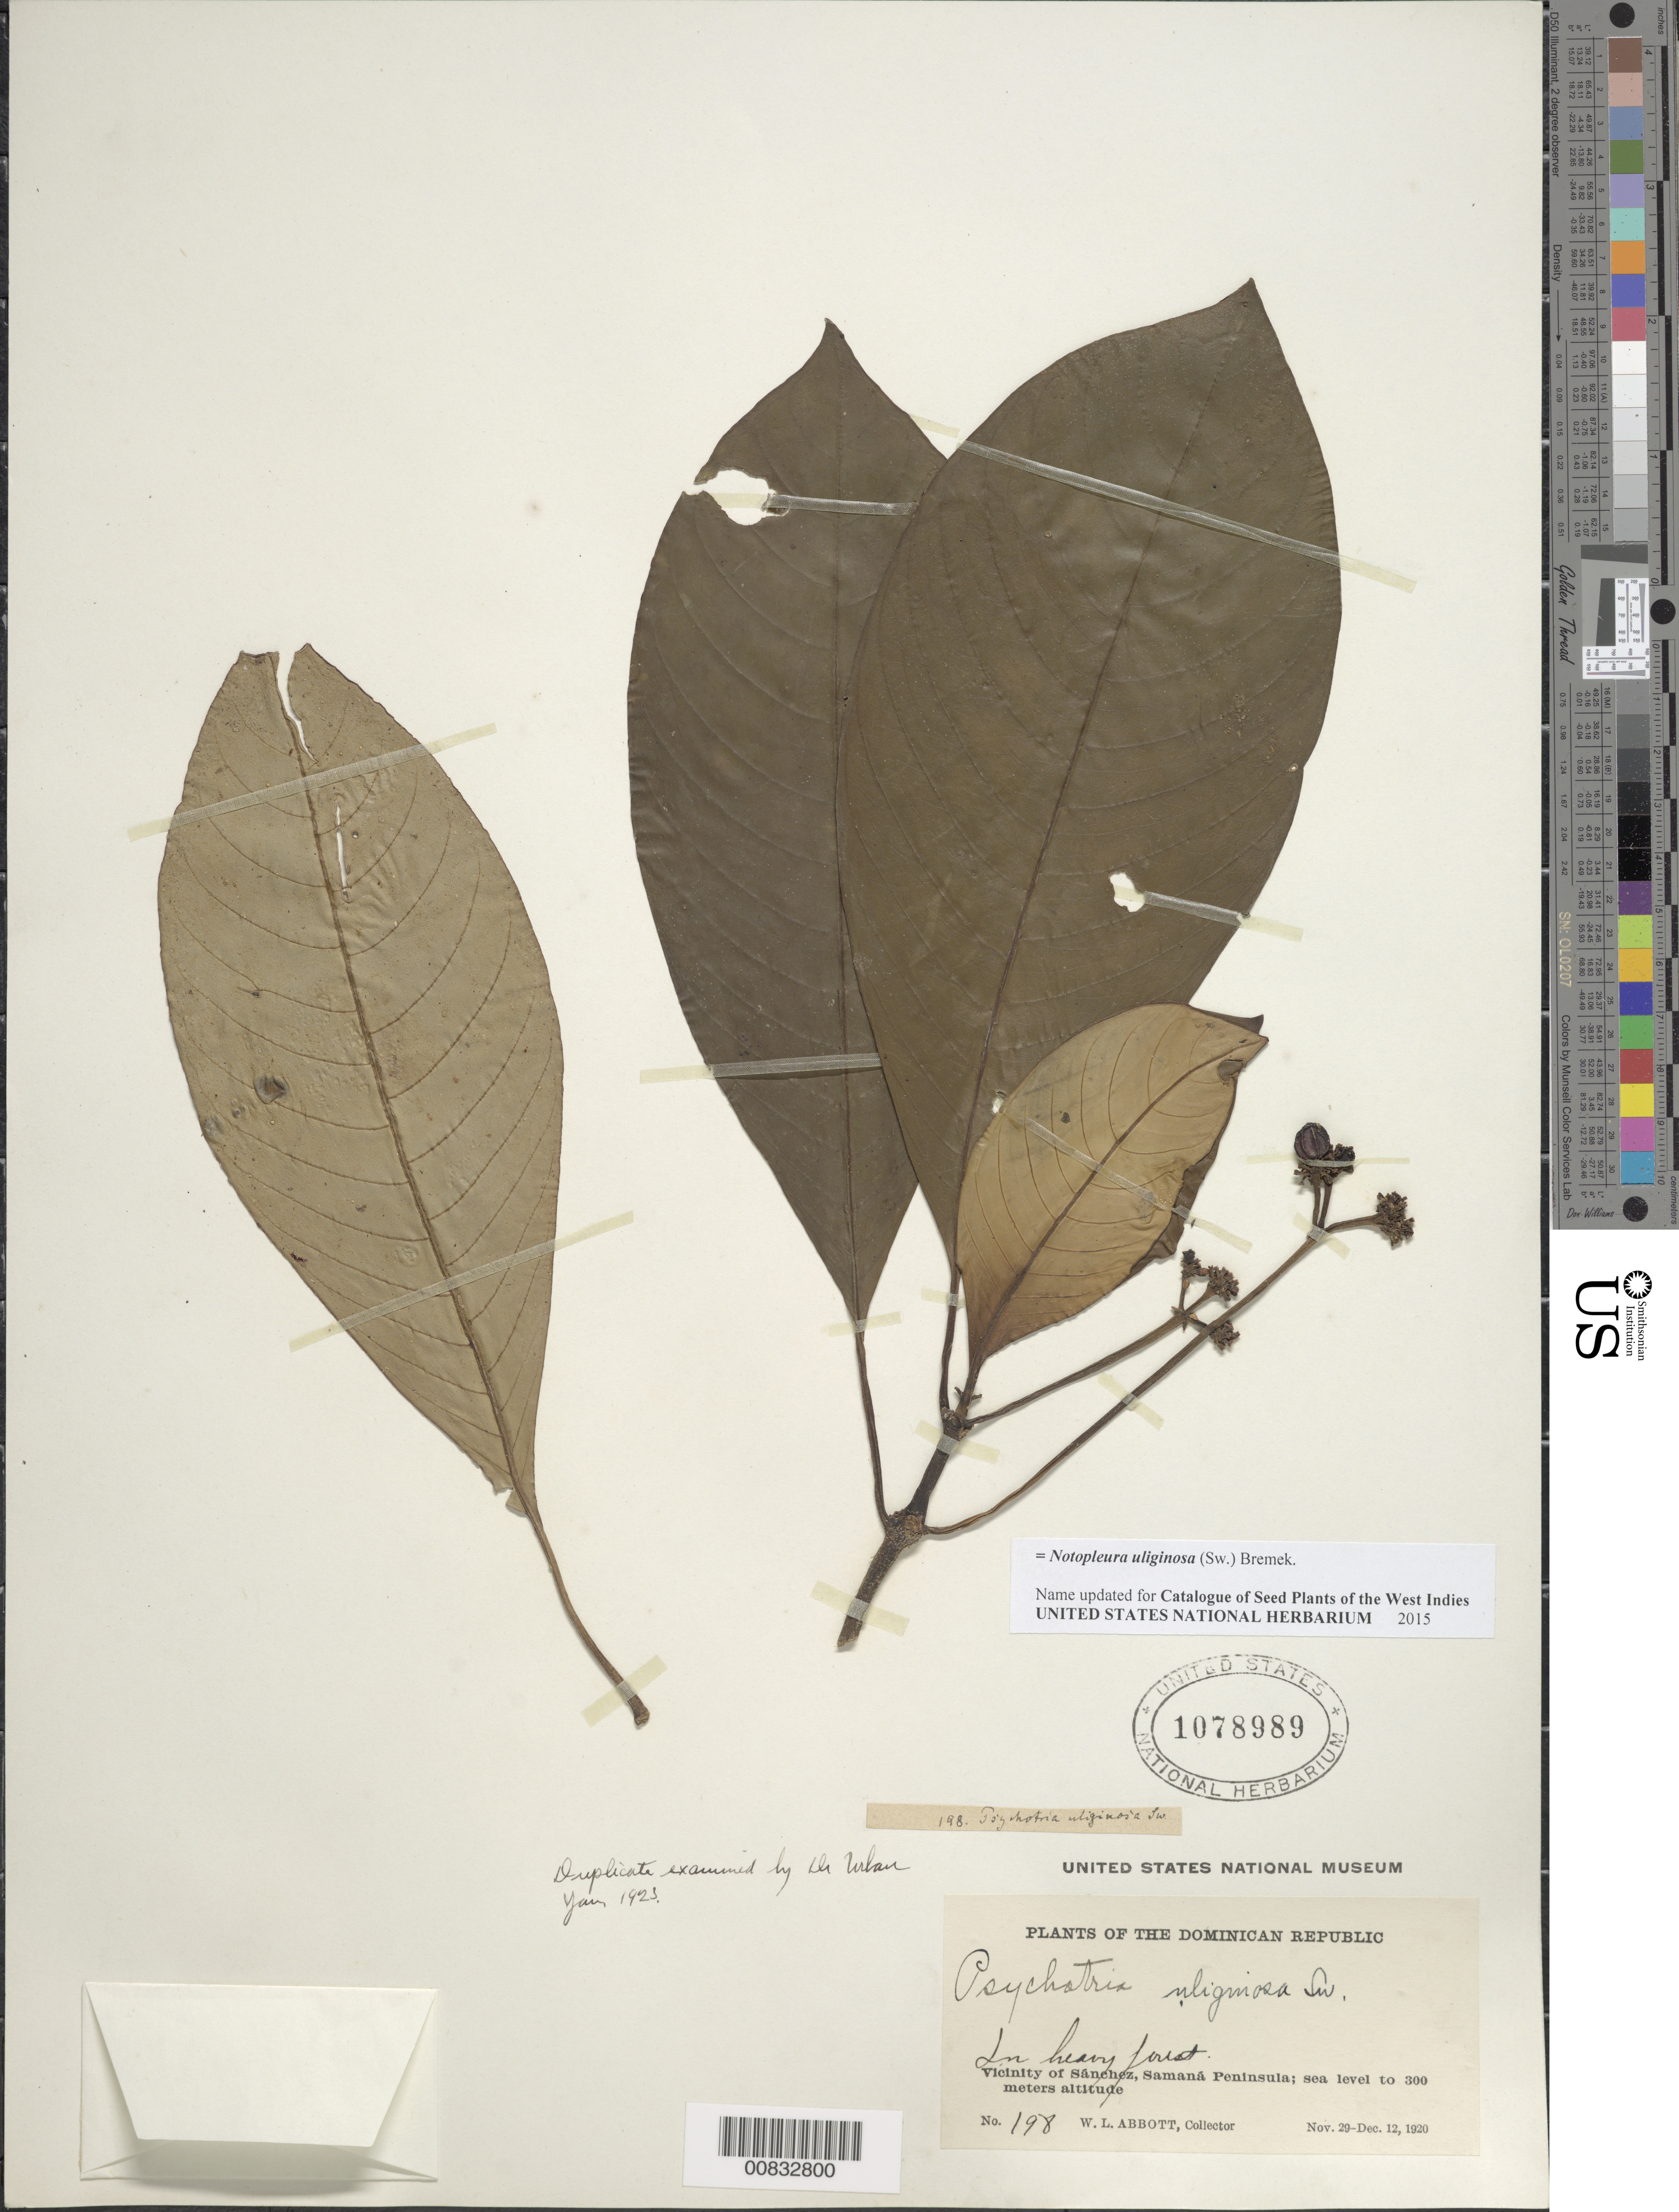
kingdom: Plantae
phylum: Tracheophyta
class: Magnoliopsida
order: Gentianales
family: Rubiaceae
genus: Notopleura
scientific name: Notopleura uliginosa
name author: (Sw.) Bremek.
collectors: W. L. Abbott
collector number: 198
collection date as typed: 29 Nov 1920 to 12 Dec 1920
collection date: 1920-11-29/1920-12-12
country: Dominican Republic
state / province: Samana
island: Hispaniola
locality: Vicinity of Sánchez, Samaná Peninsula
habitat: In heavy forest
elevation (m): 0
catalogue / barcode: US 1078989